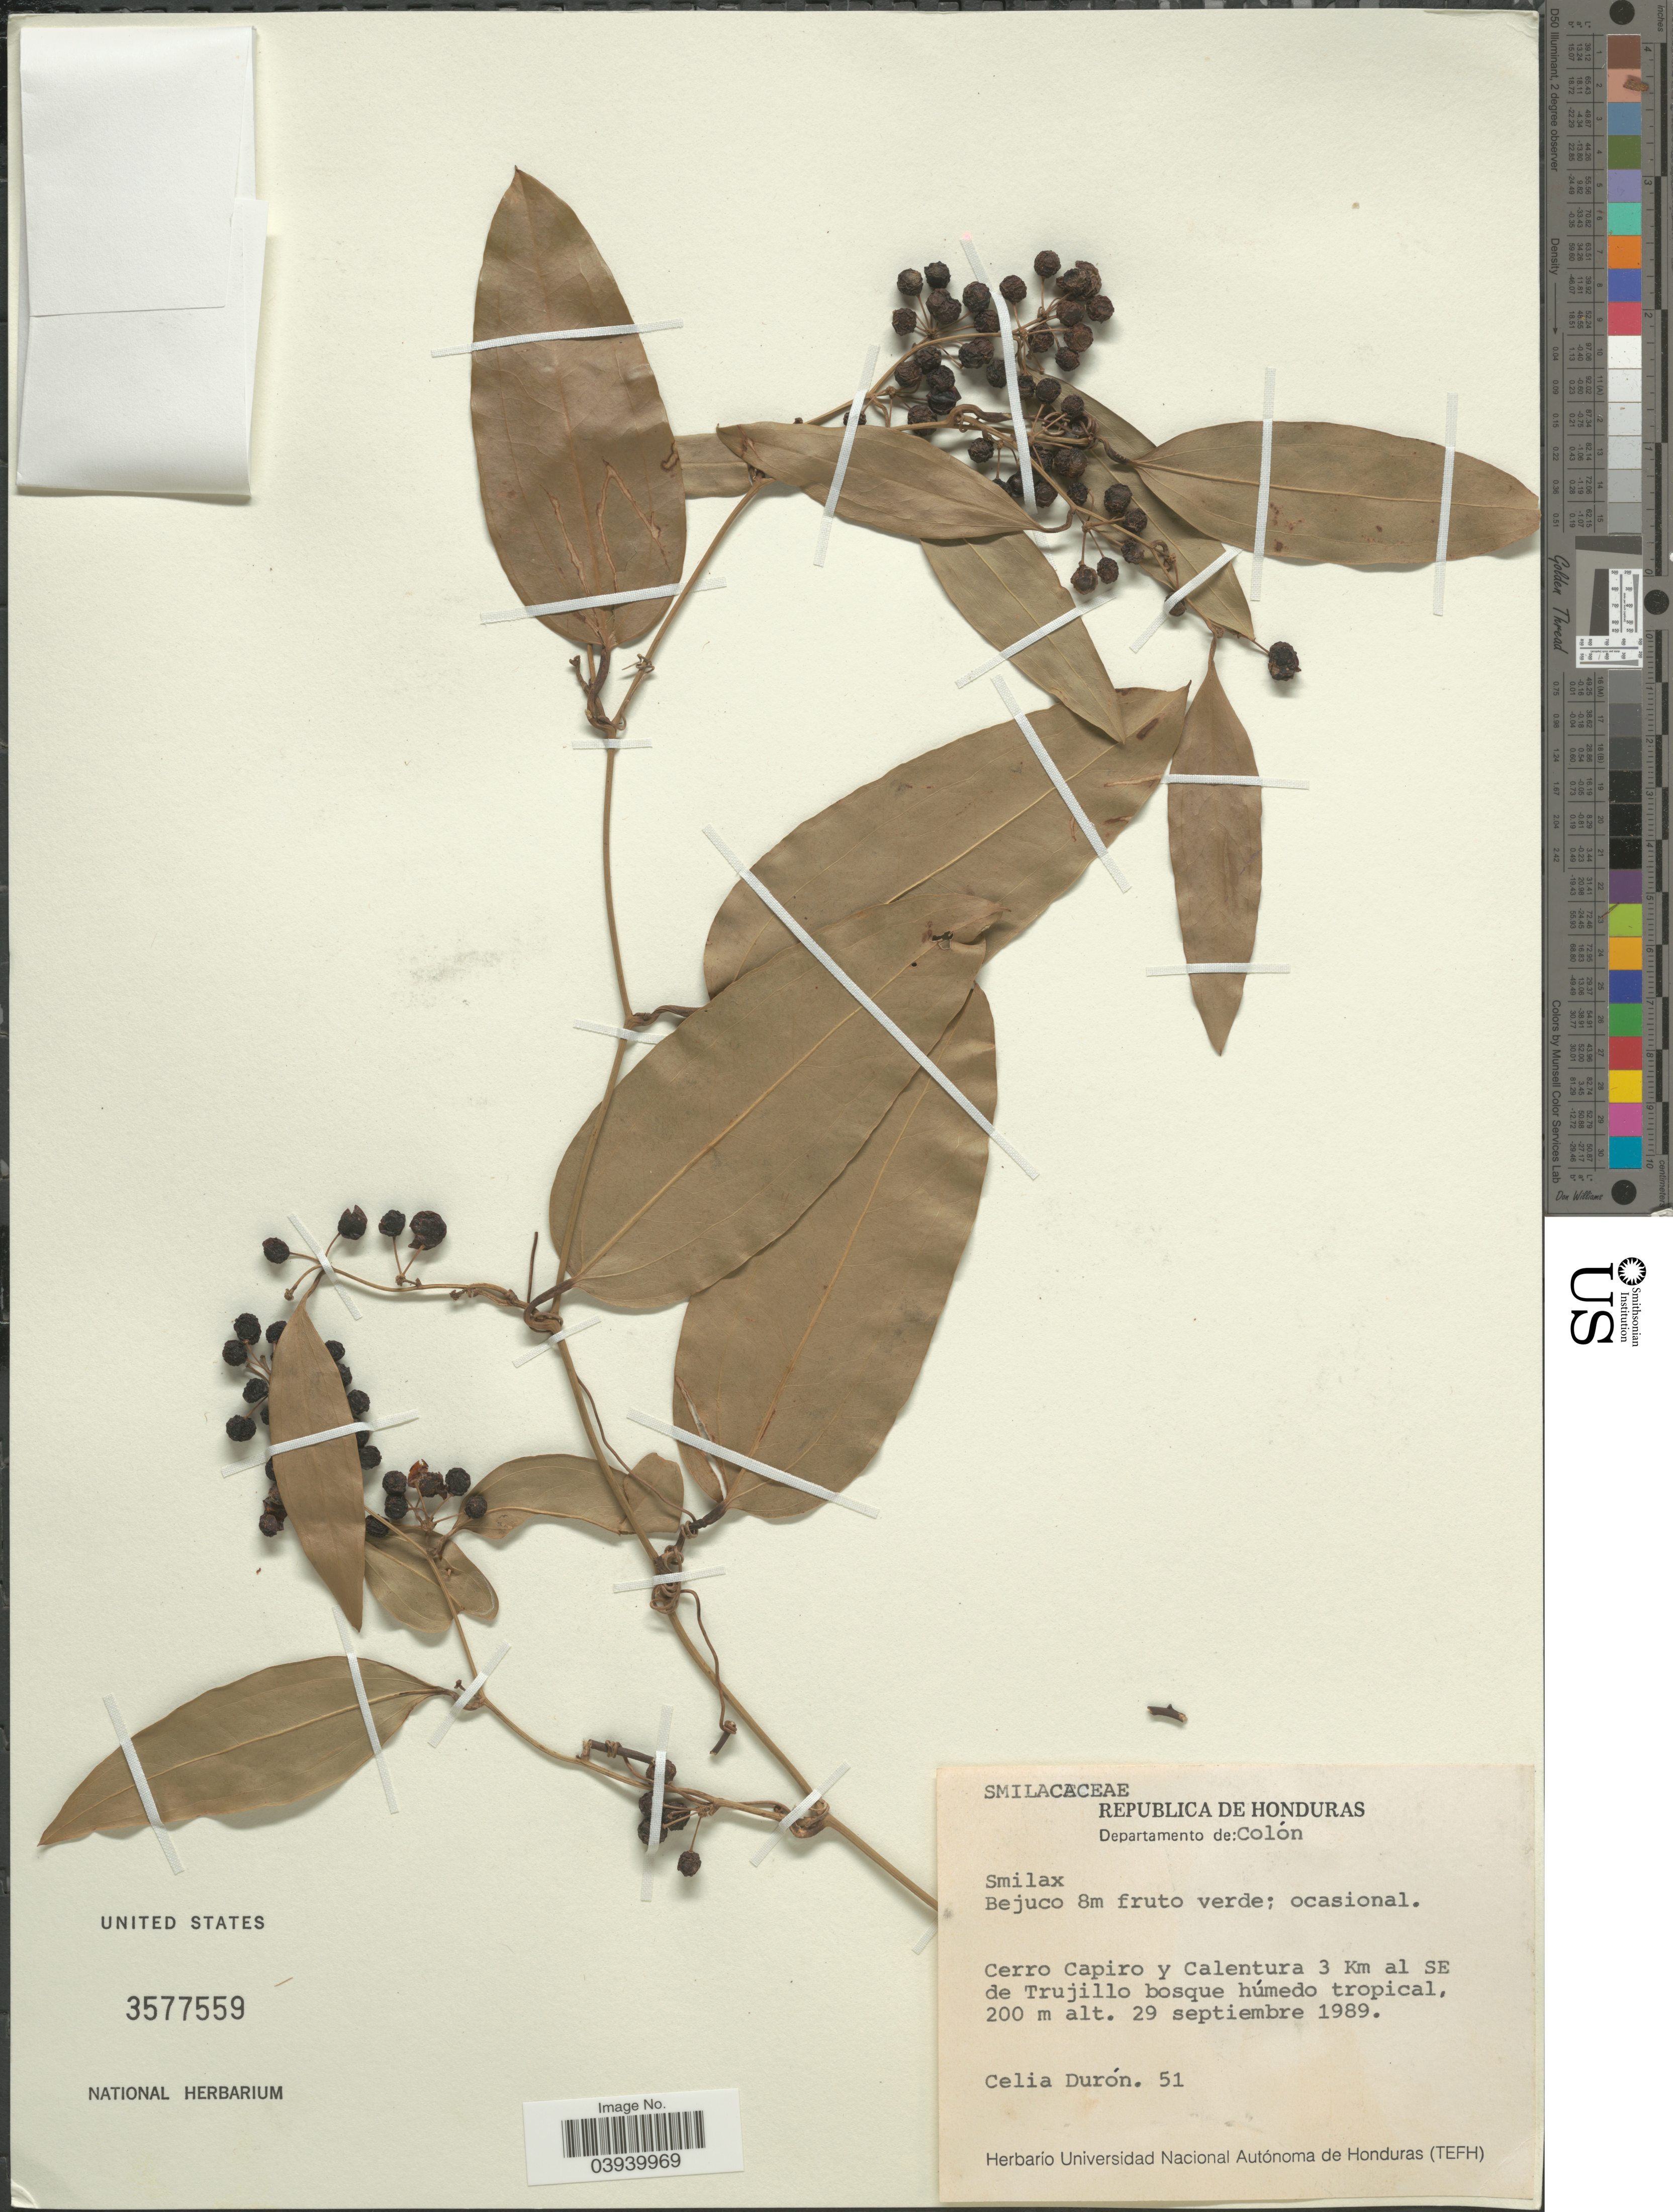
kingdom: Plantae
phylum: Tracheophyta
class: Liliopsida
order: Liliales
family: Smilacaceae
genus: Smilax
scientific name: Smilax sp.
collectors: C. Duron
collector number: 51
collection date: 1989-09-29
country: Honduras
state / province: Colon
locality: Departamento de: Colón. Cerro Capiro y Calentura 3 Km al SE de Trujillo bosque húmedo tropical.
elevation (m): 200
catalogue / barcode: US 3577559